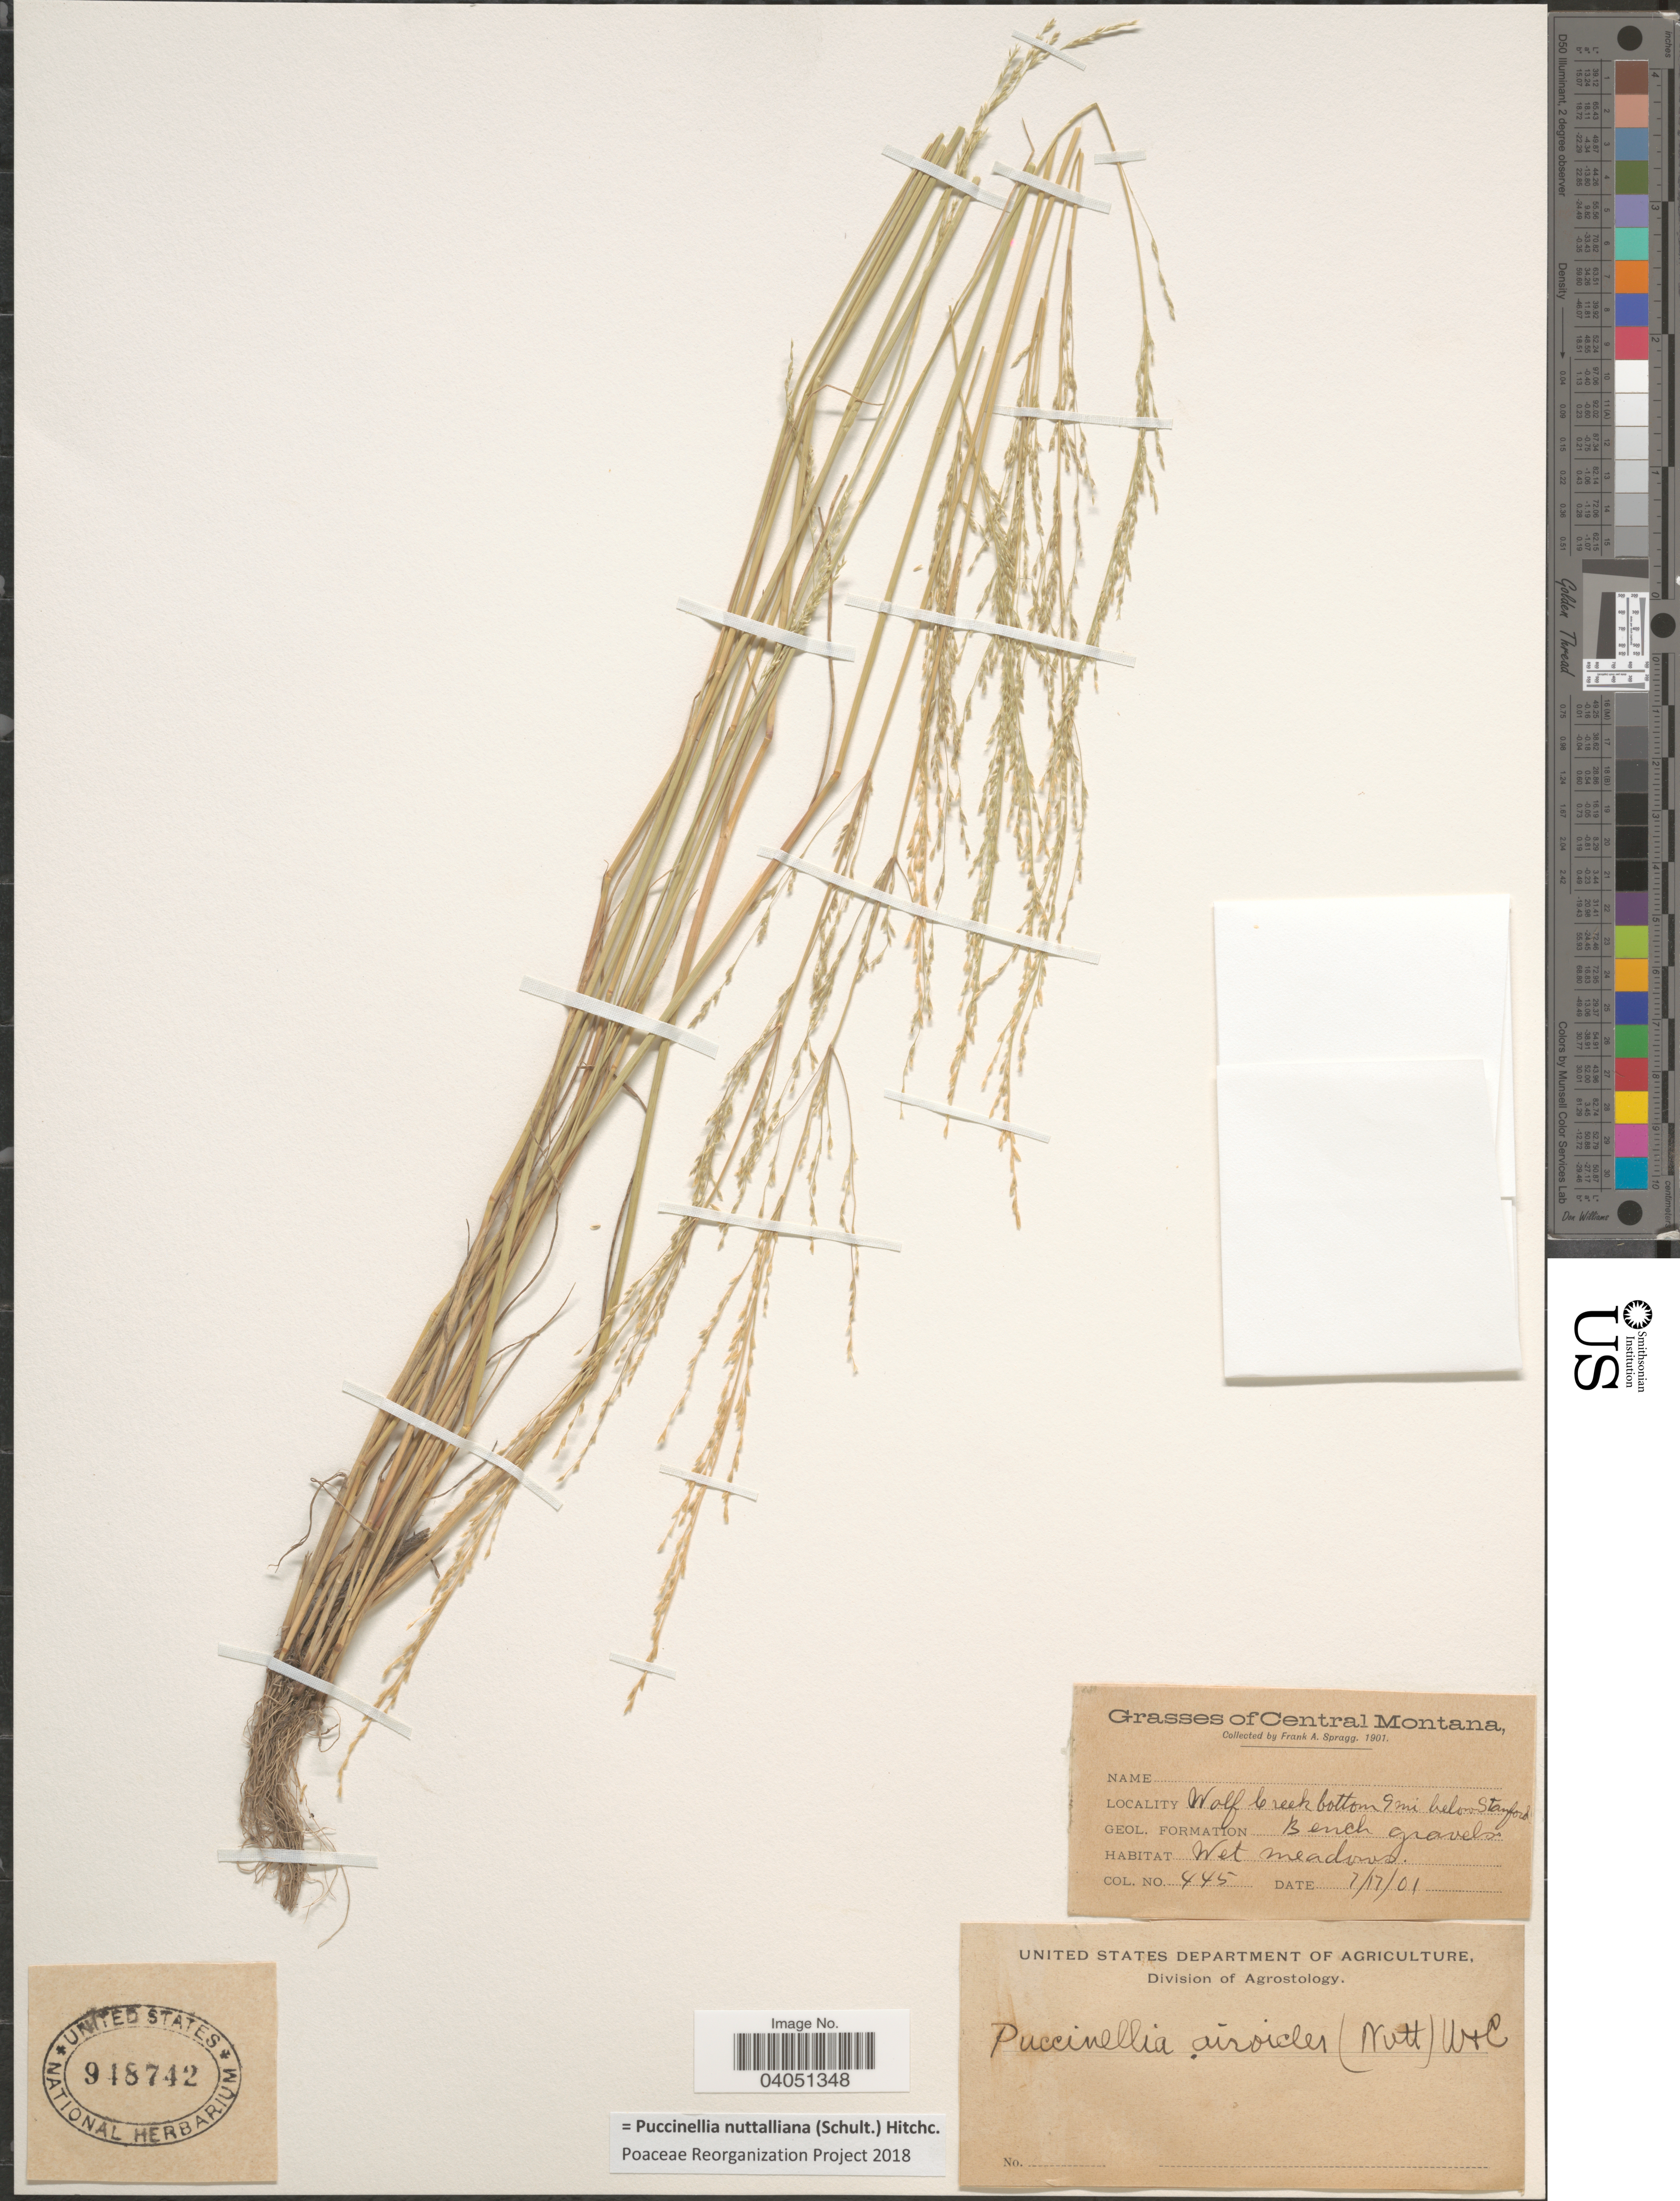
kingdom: Plantae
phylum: Tracheophyta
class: Liliopsida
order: Poales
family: Poaceae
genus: Puccinellia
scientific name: Puccinellia nuttalliana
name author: (Schult.) Hitchc.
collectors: F. Spragg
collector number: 445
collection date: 1901-07-17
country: United States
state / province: Montana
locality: Central Montana. Wolf Creek bottom 9 mi below Stanford.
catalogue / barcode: US 948742